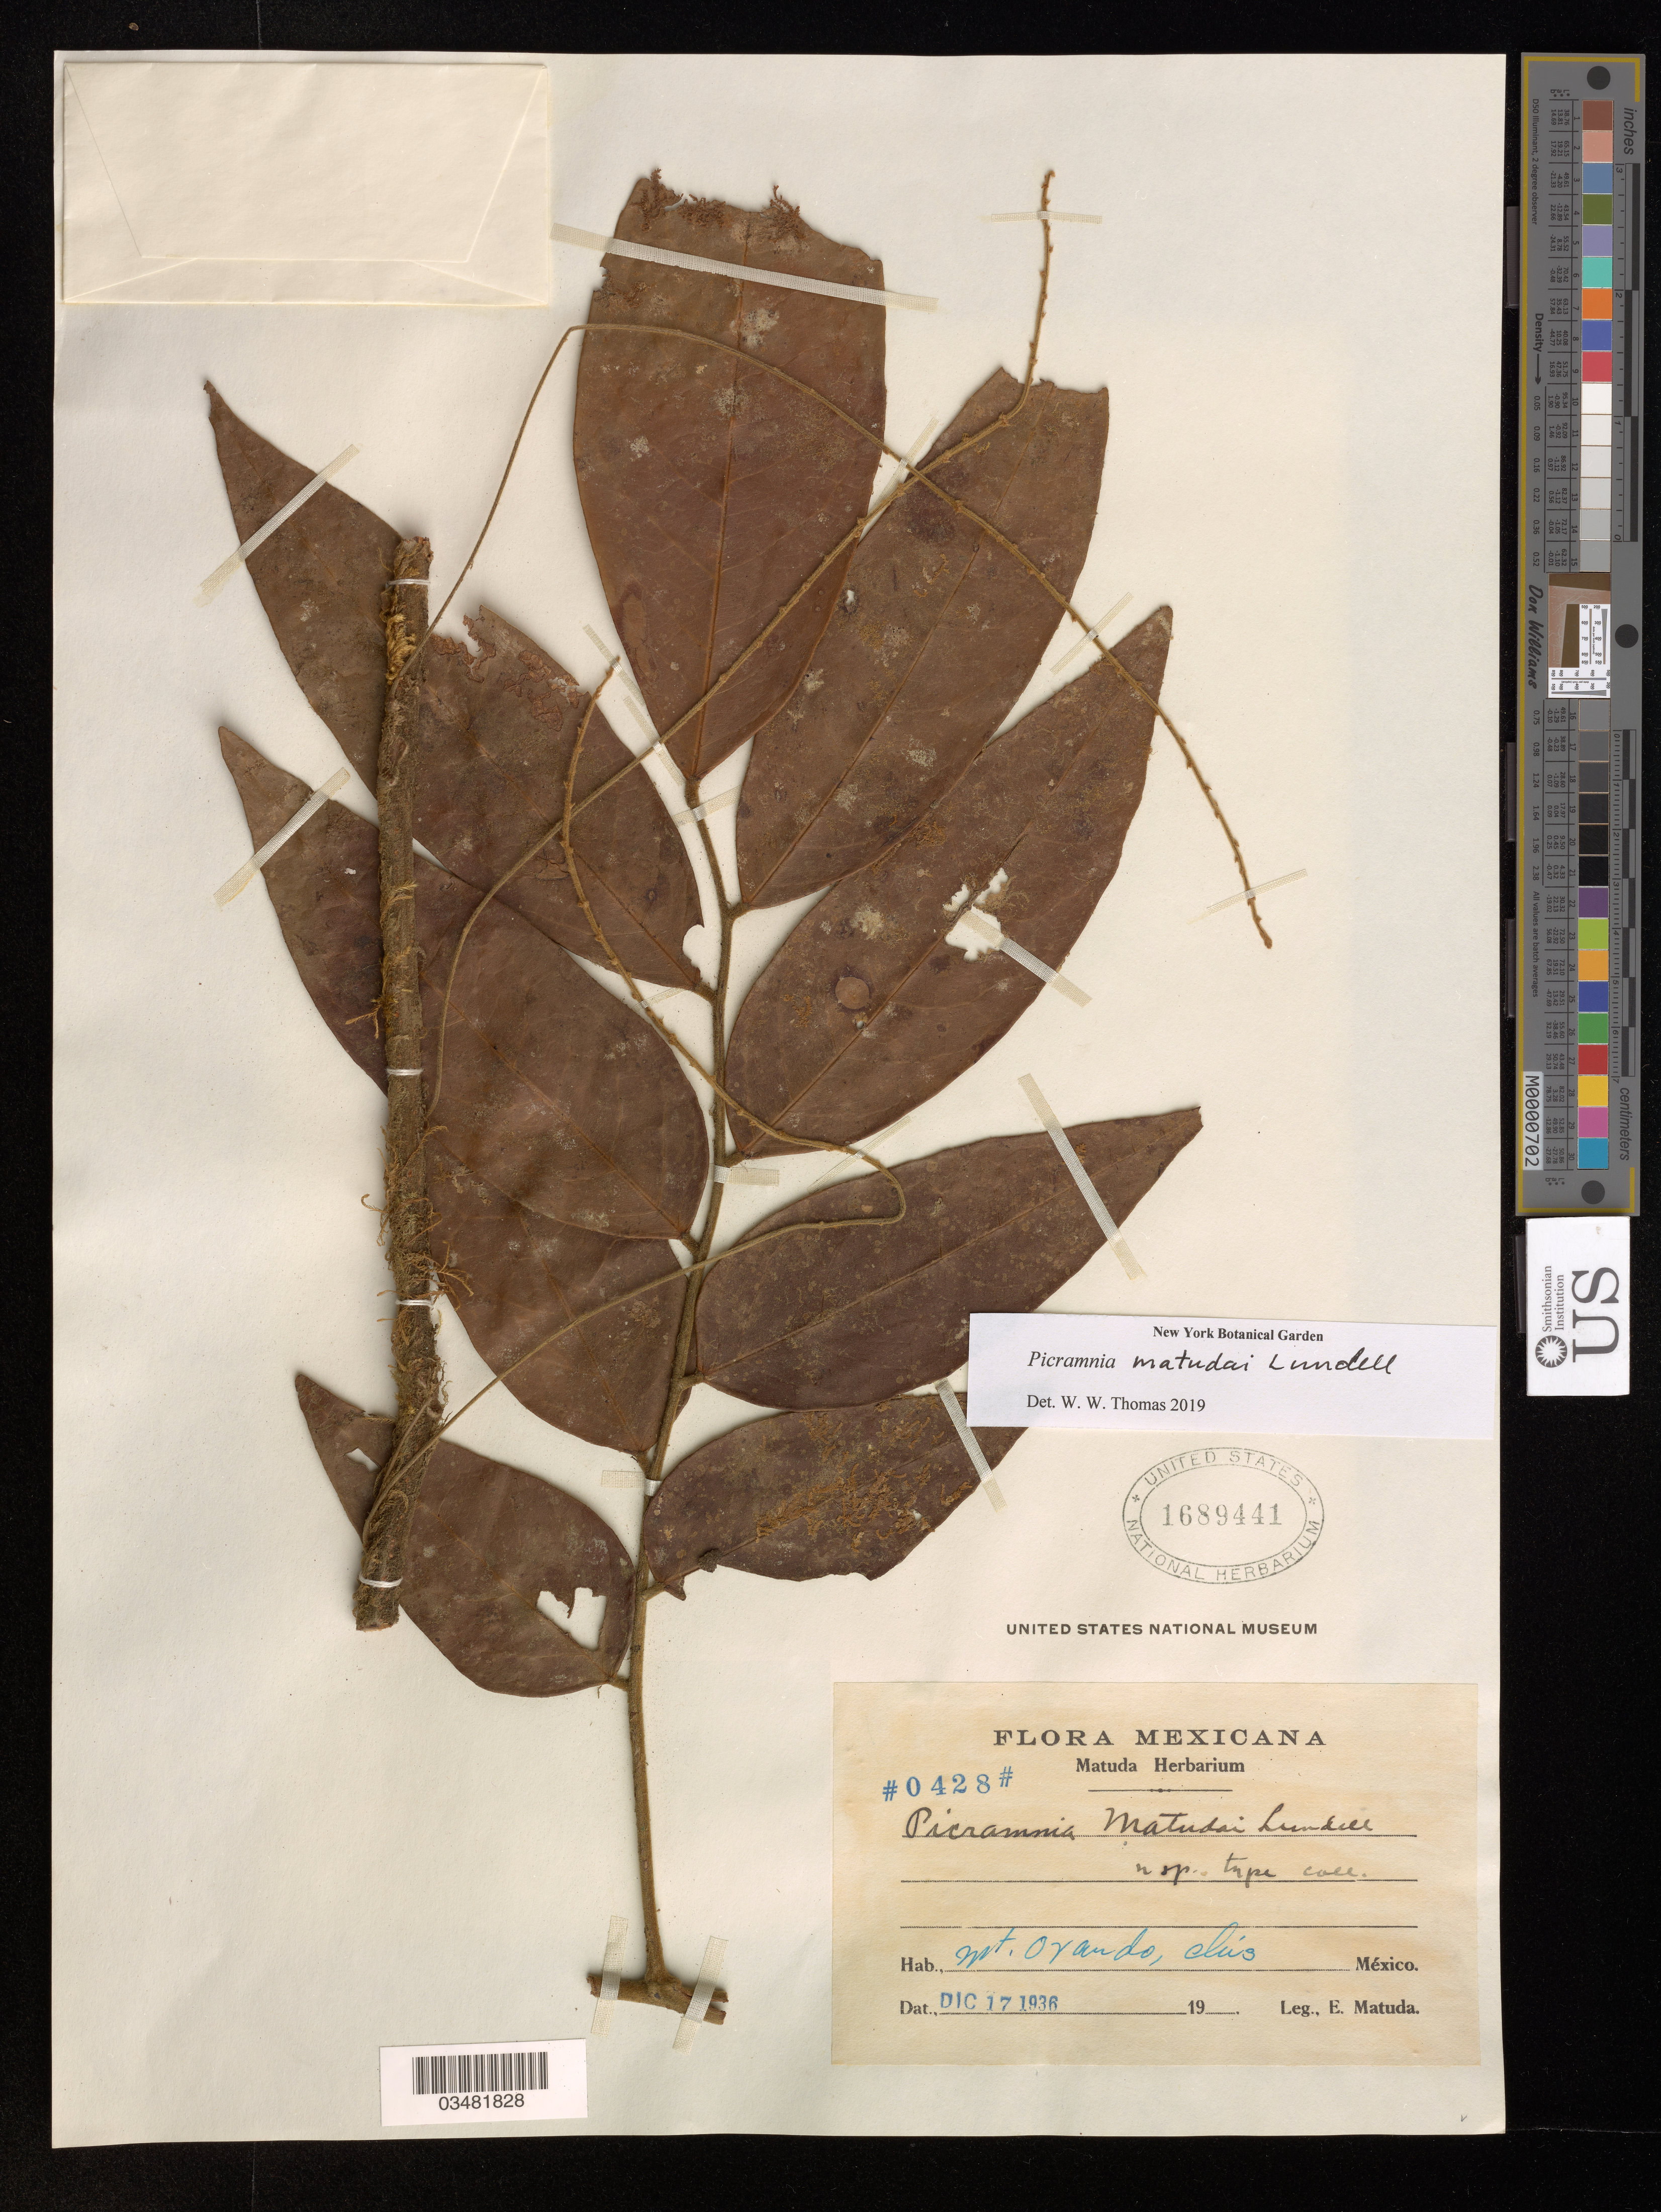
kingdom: Plantae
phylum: Tracheophyta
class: Magnoliopsida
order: Picramniales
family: Picramniaceae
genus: Picramnia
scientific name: Picramnia matudai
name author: Lundell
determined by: Thomas, W. W.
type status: Isotype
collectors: E. Matuda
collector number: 0428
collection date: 1936-12-17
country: Mexico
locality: Mt. Ovando. Chis. México.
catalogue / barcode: US 1689441